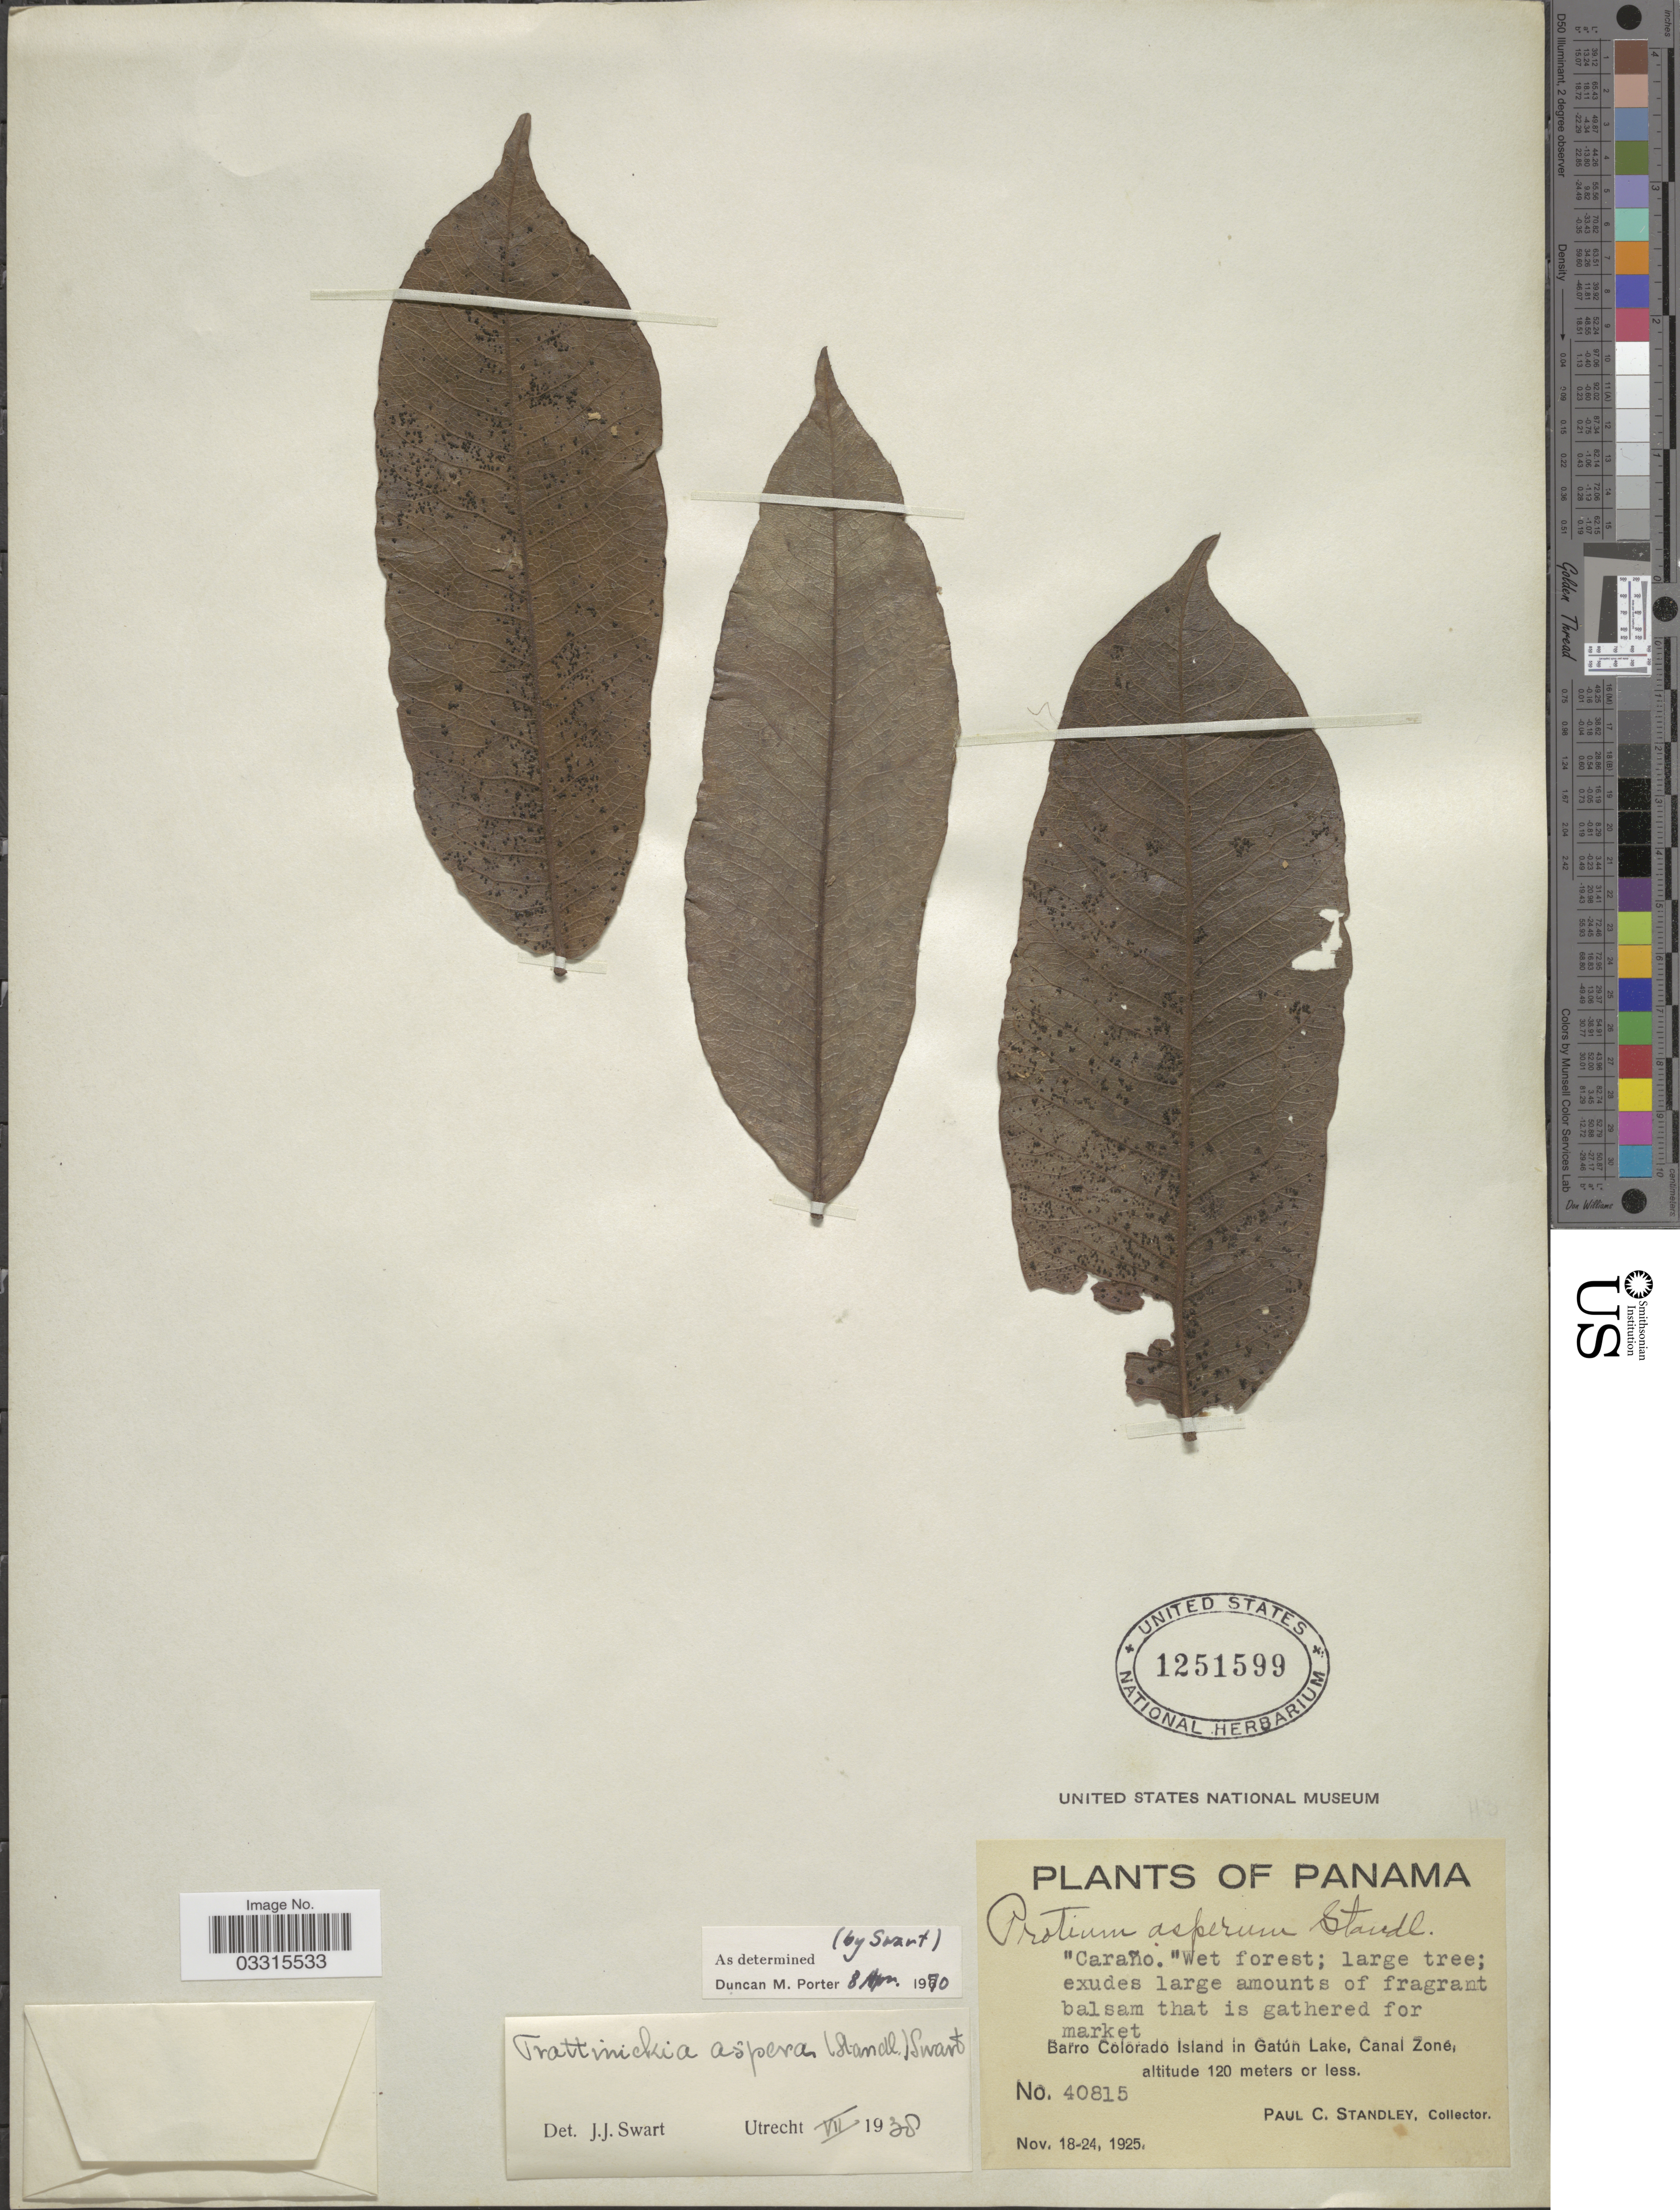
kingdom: Plantae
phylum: Tracheophyta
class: Magnoliopsida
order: Sapindales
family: Burseraceae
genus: Trattinnickia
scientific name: Trattinnickia aspera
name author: (Standl.) Swart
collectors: P. C. Standley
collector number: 40815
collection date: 1925-11-18/1925-11-24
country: Panama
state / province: Panamá Oeste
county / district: Canal Zone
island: Barro Colorado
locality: Barro Colorado Island in Gatún Lake, Canal Zone.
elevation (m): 120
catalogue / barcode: US 1251599